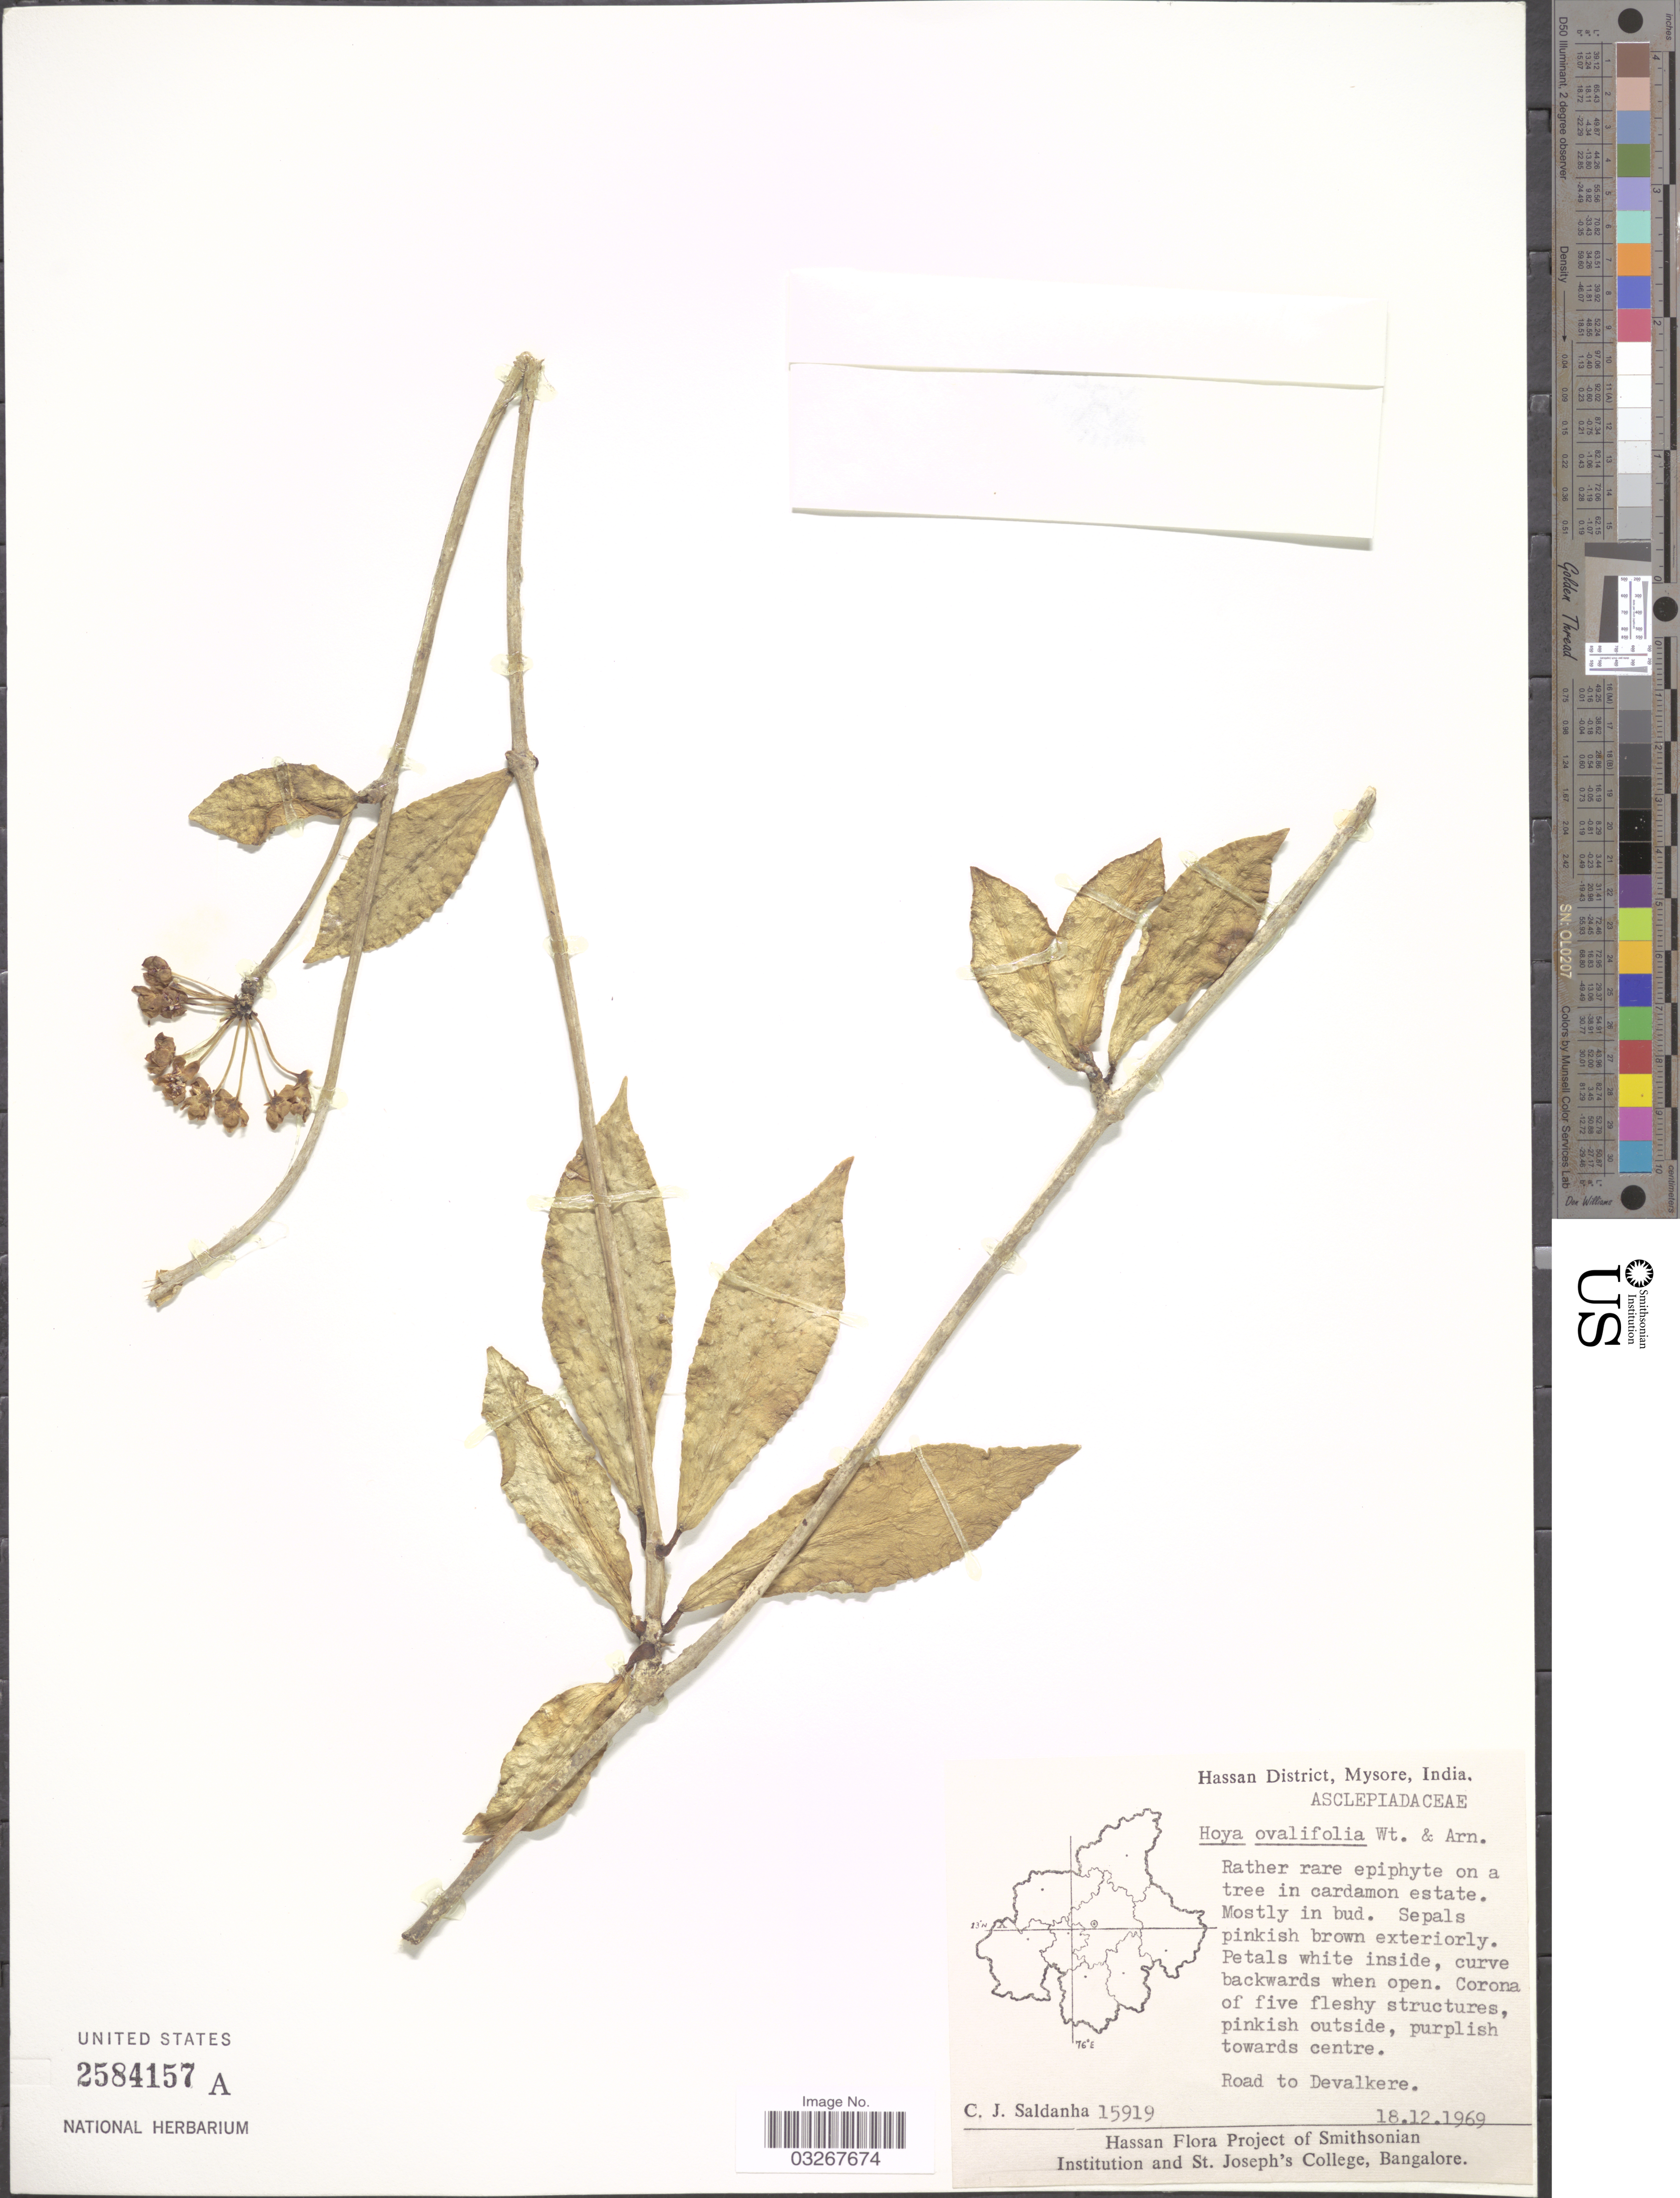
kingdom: Plantae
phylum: Tracheophyta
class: Magnoliopsida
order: Gentianales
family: Apocynaceae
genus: Hoya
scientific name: Hoya ovalifolia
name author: Wight & Arn. in Wight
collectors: C. J. Saldanha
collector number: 15919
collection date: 1969-12-18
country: India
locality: Hassan District, Mysore, Road to Devalkere.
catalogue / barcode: US 2584157A